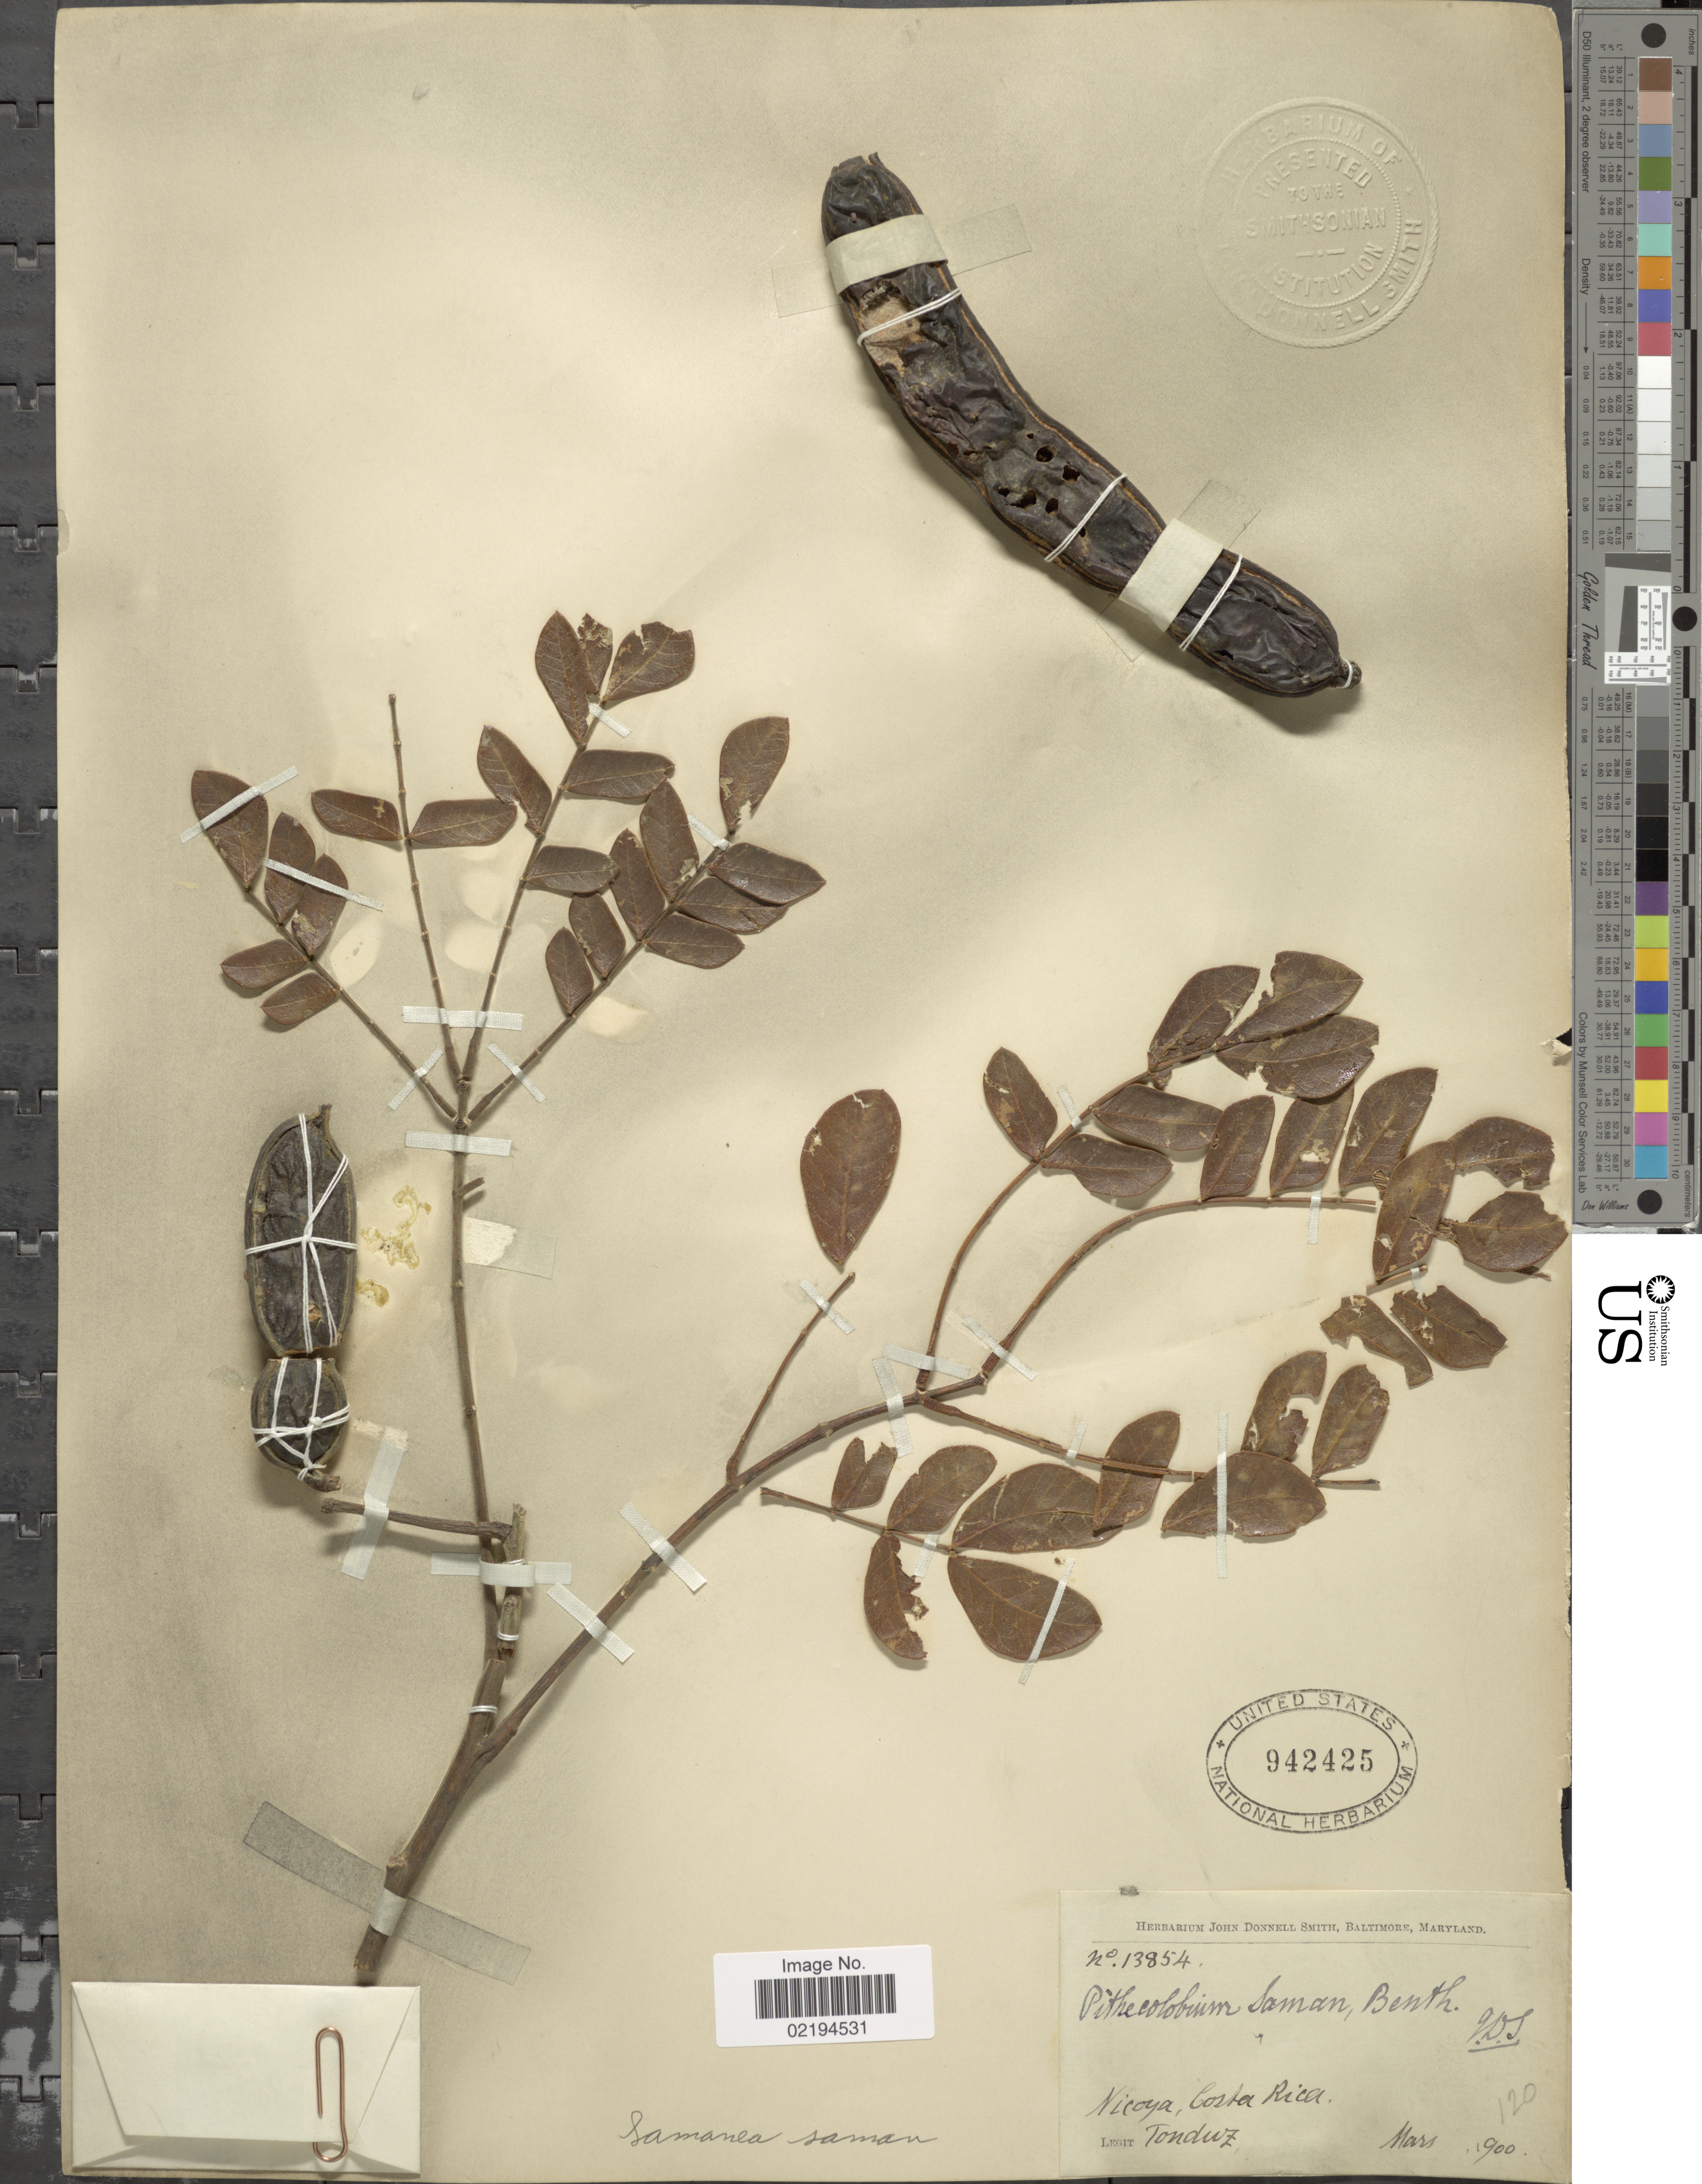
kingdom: Plantae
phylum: Tracheophyta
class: Magnoliopsida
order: Fabales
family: Fabaceae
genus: Samanea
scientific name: Samanea saman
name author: (Jacq.) Merr.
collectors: A. Tonduz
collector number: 13854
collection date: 1900-03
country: Costa Rica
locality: Nicoya.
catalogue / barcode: US 942425